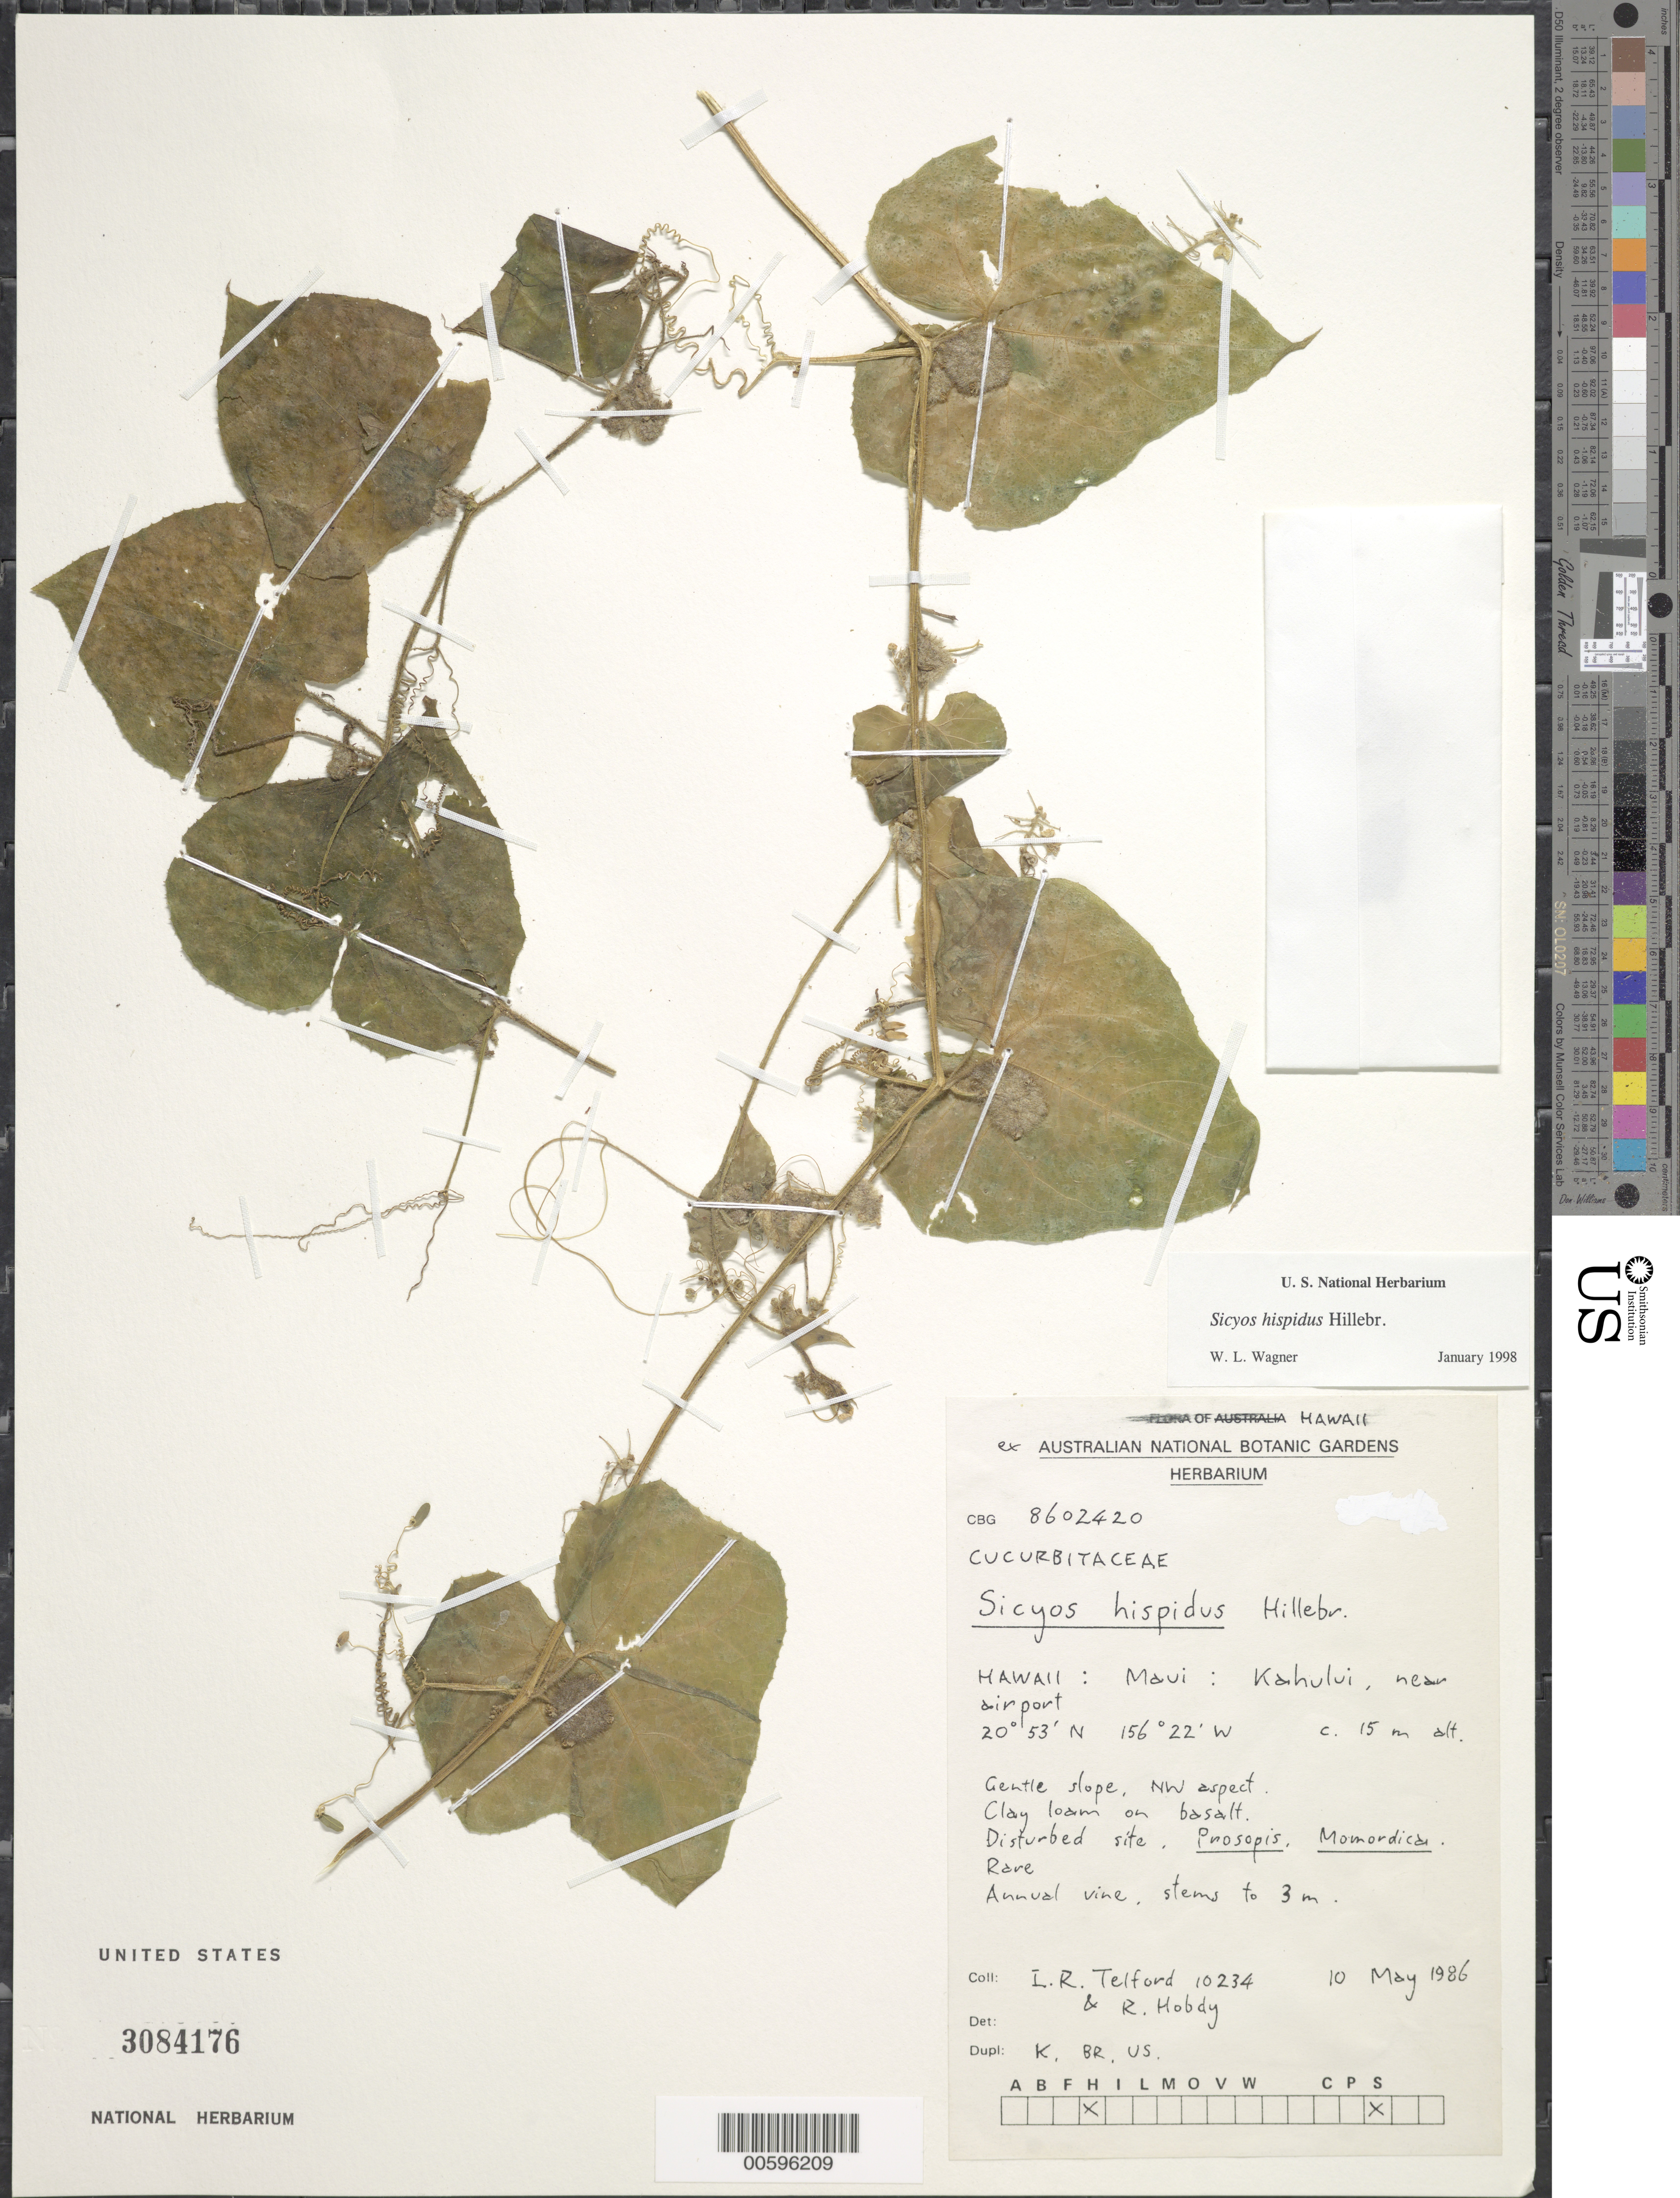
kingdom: Plantae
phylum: Tracheophyta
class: Magnoliopsida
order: Cucurbitales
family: Cucurbitaceae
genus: Sicyos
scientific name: Sicyos hispidus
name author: Hillebr.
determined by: Wagner, W. L., (BOT), Smithsonian Institution - National Museum of Natural History (UNITED STATES)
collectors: I. R. Telford & R. Hobdy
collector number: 10234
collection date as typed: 10 May 1986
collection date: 1986-05-10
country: United States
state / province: Hawaii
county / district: Maui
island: Maui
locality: Kahului, near airport.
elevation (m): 15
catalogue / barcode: US 3084176